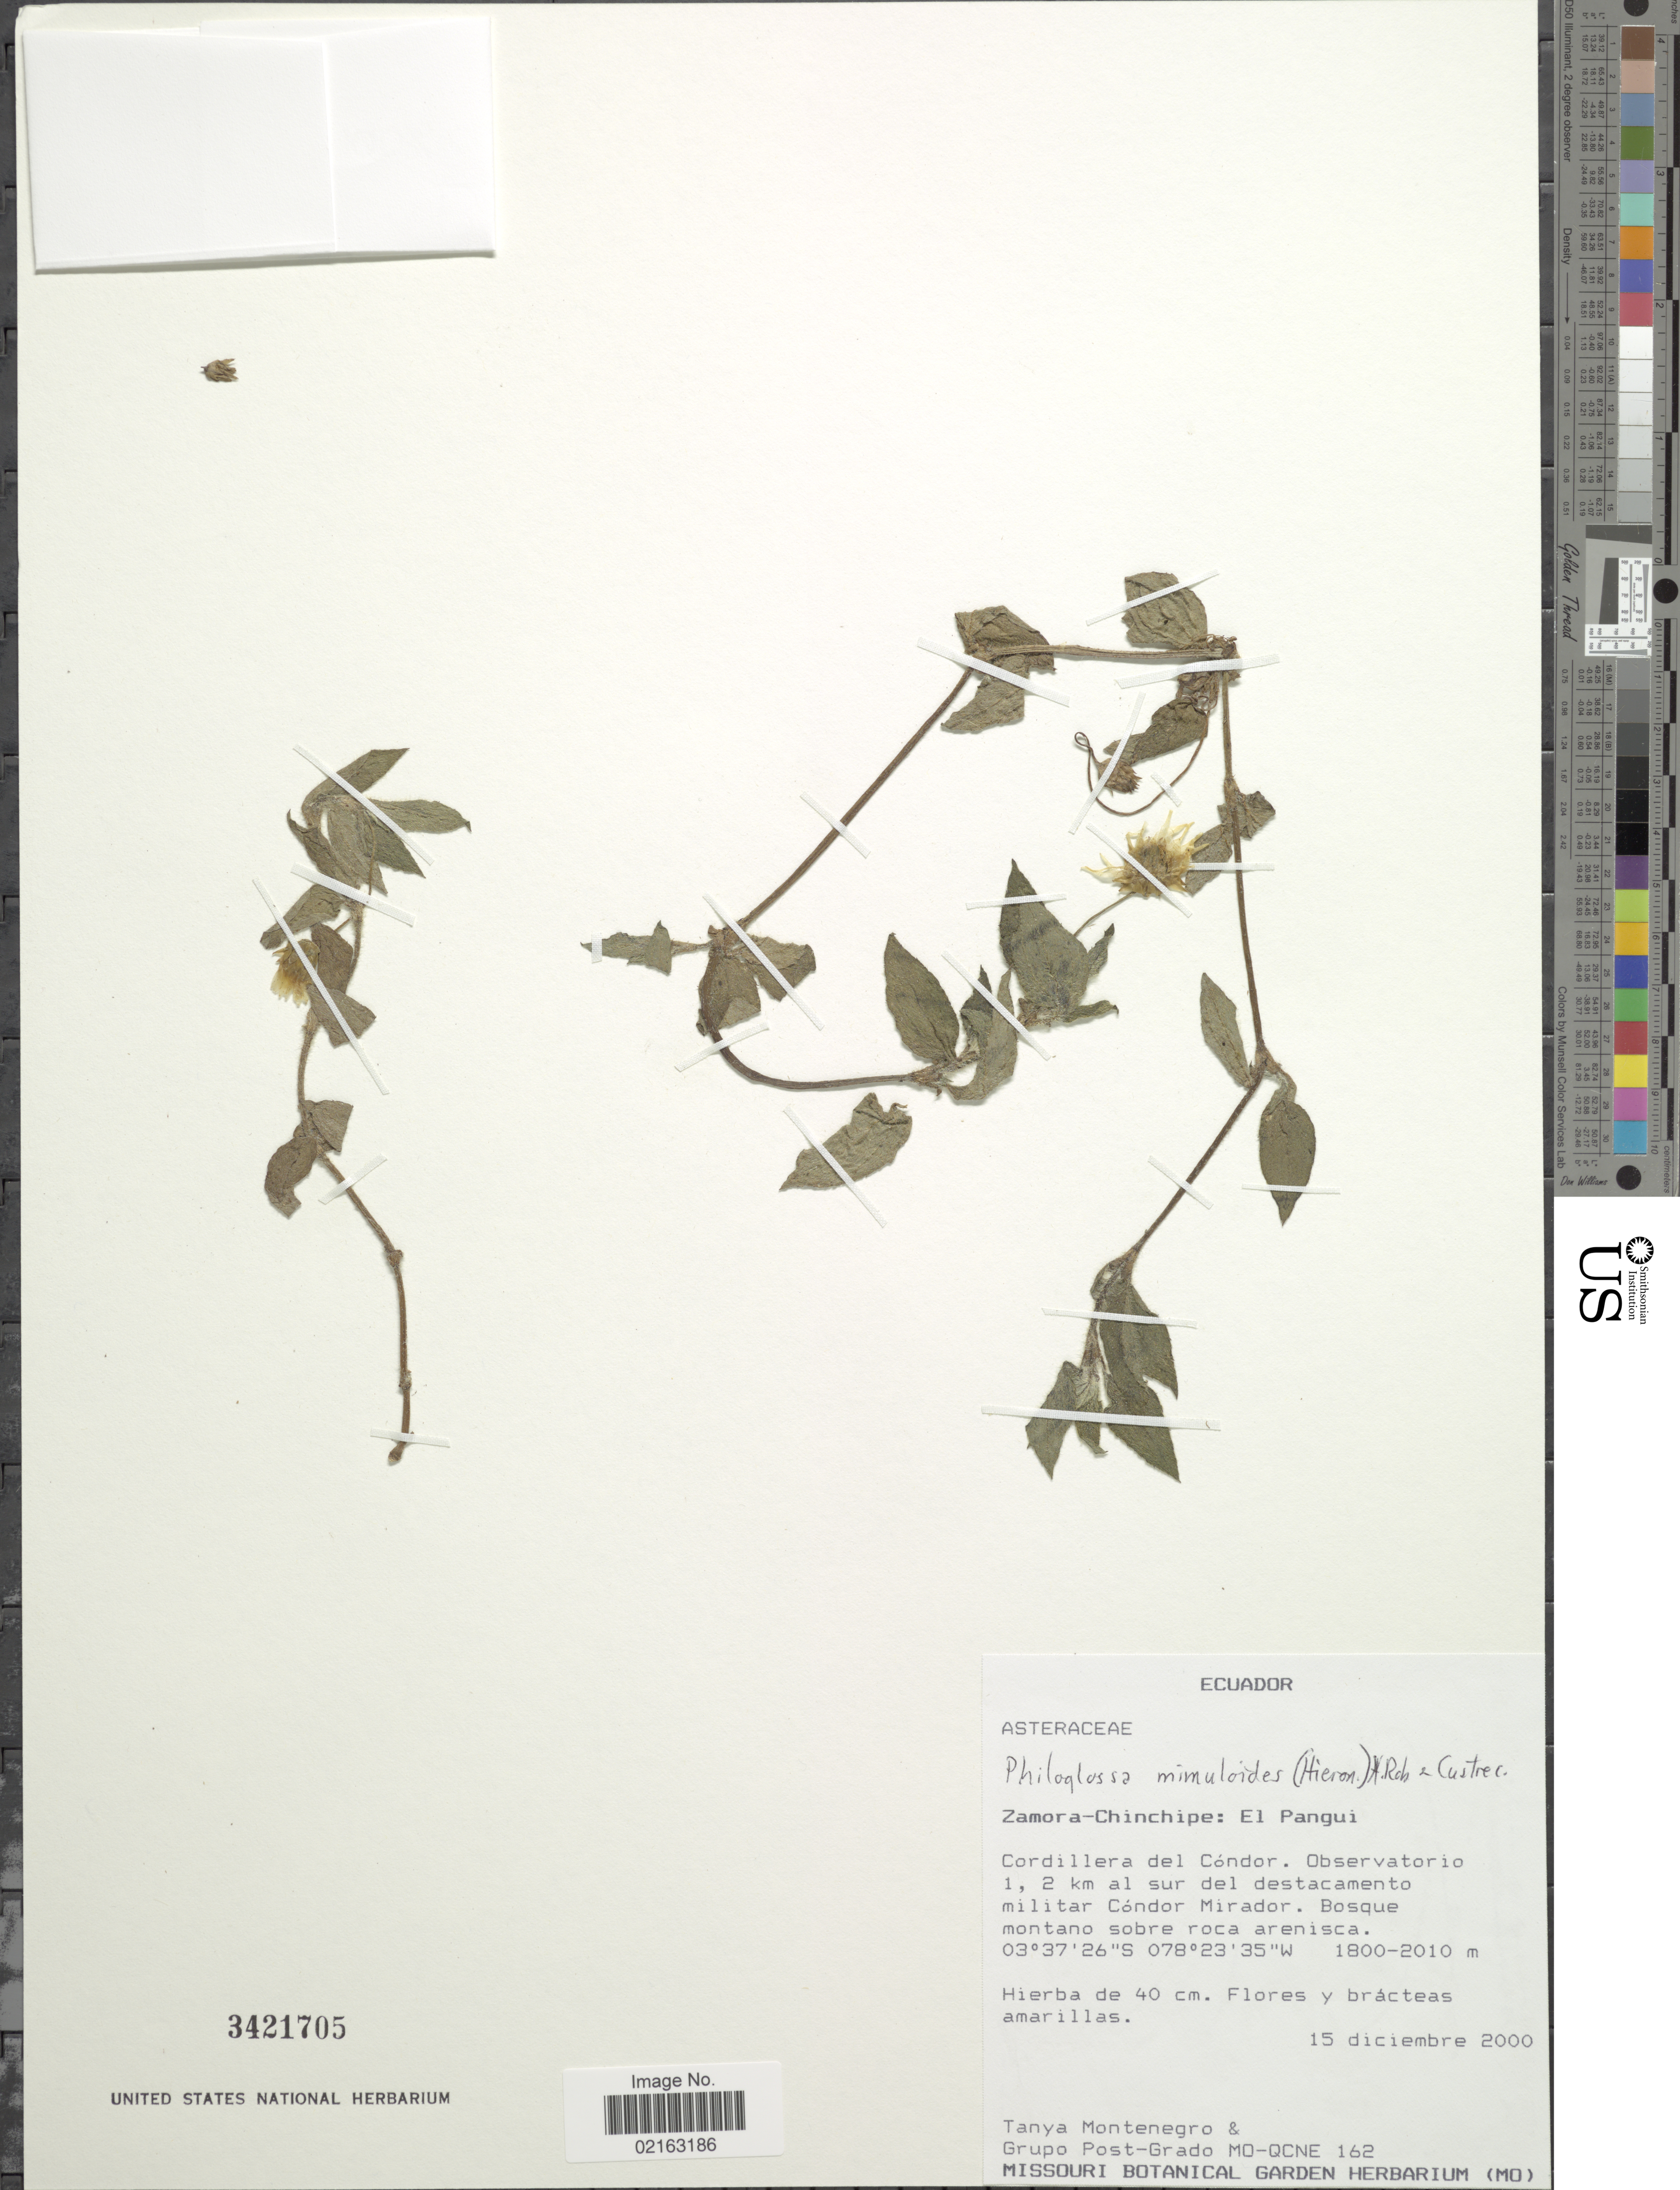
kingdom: Plantae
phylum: Tracheophyta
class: Magnoliopsida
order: Asterales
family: Asteraceae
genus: Philoglossa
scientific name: Philoglossa mimuloides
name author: (Hieron.) H. Rob. & Brettell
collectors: T. Montenegro & Grupo Post-Grado MO-QCNE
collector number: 162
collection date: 2000-12-15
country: Ecuador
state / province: Zamora-Chinchipe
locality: Zamora-Chinchipe: El Pangui. Cordillera del Cóndor. Observatorio 1, 2 km al sur del destacamento militar Cóndor Mirador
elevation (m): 1800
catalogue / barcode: US 3421705